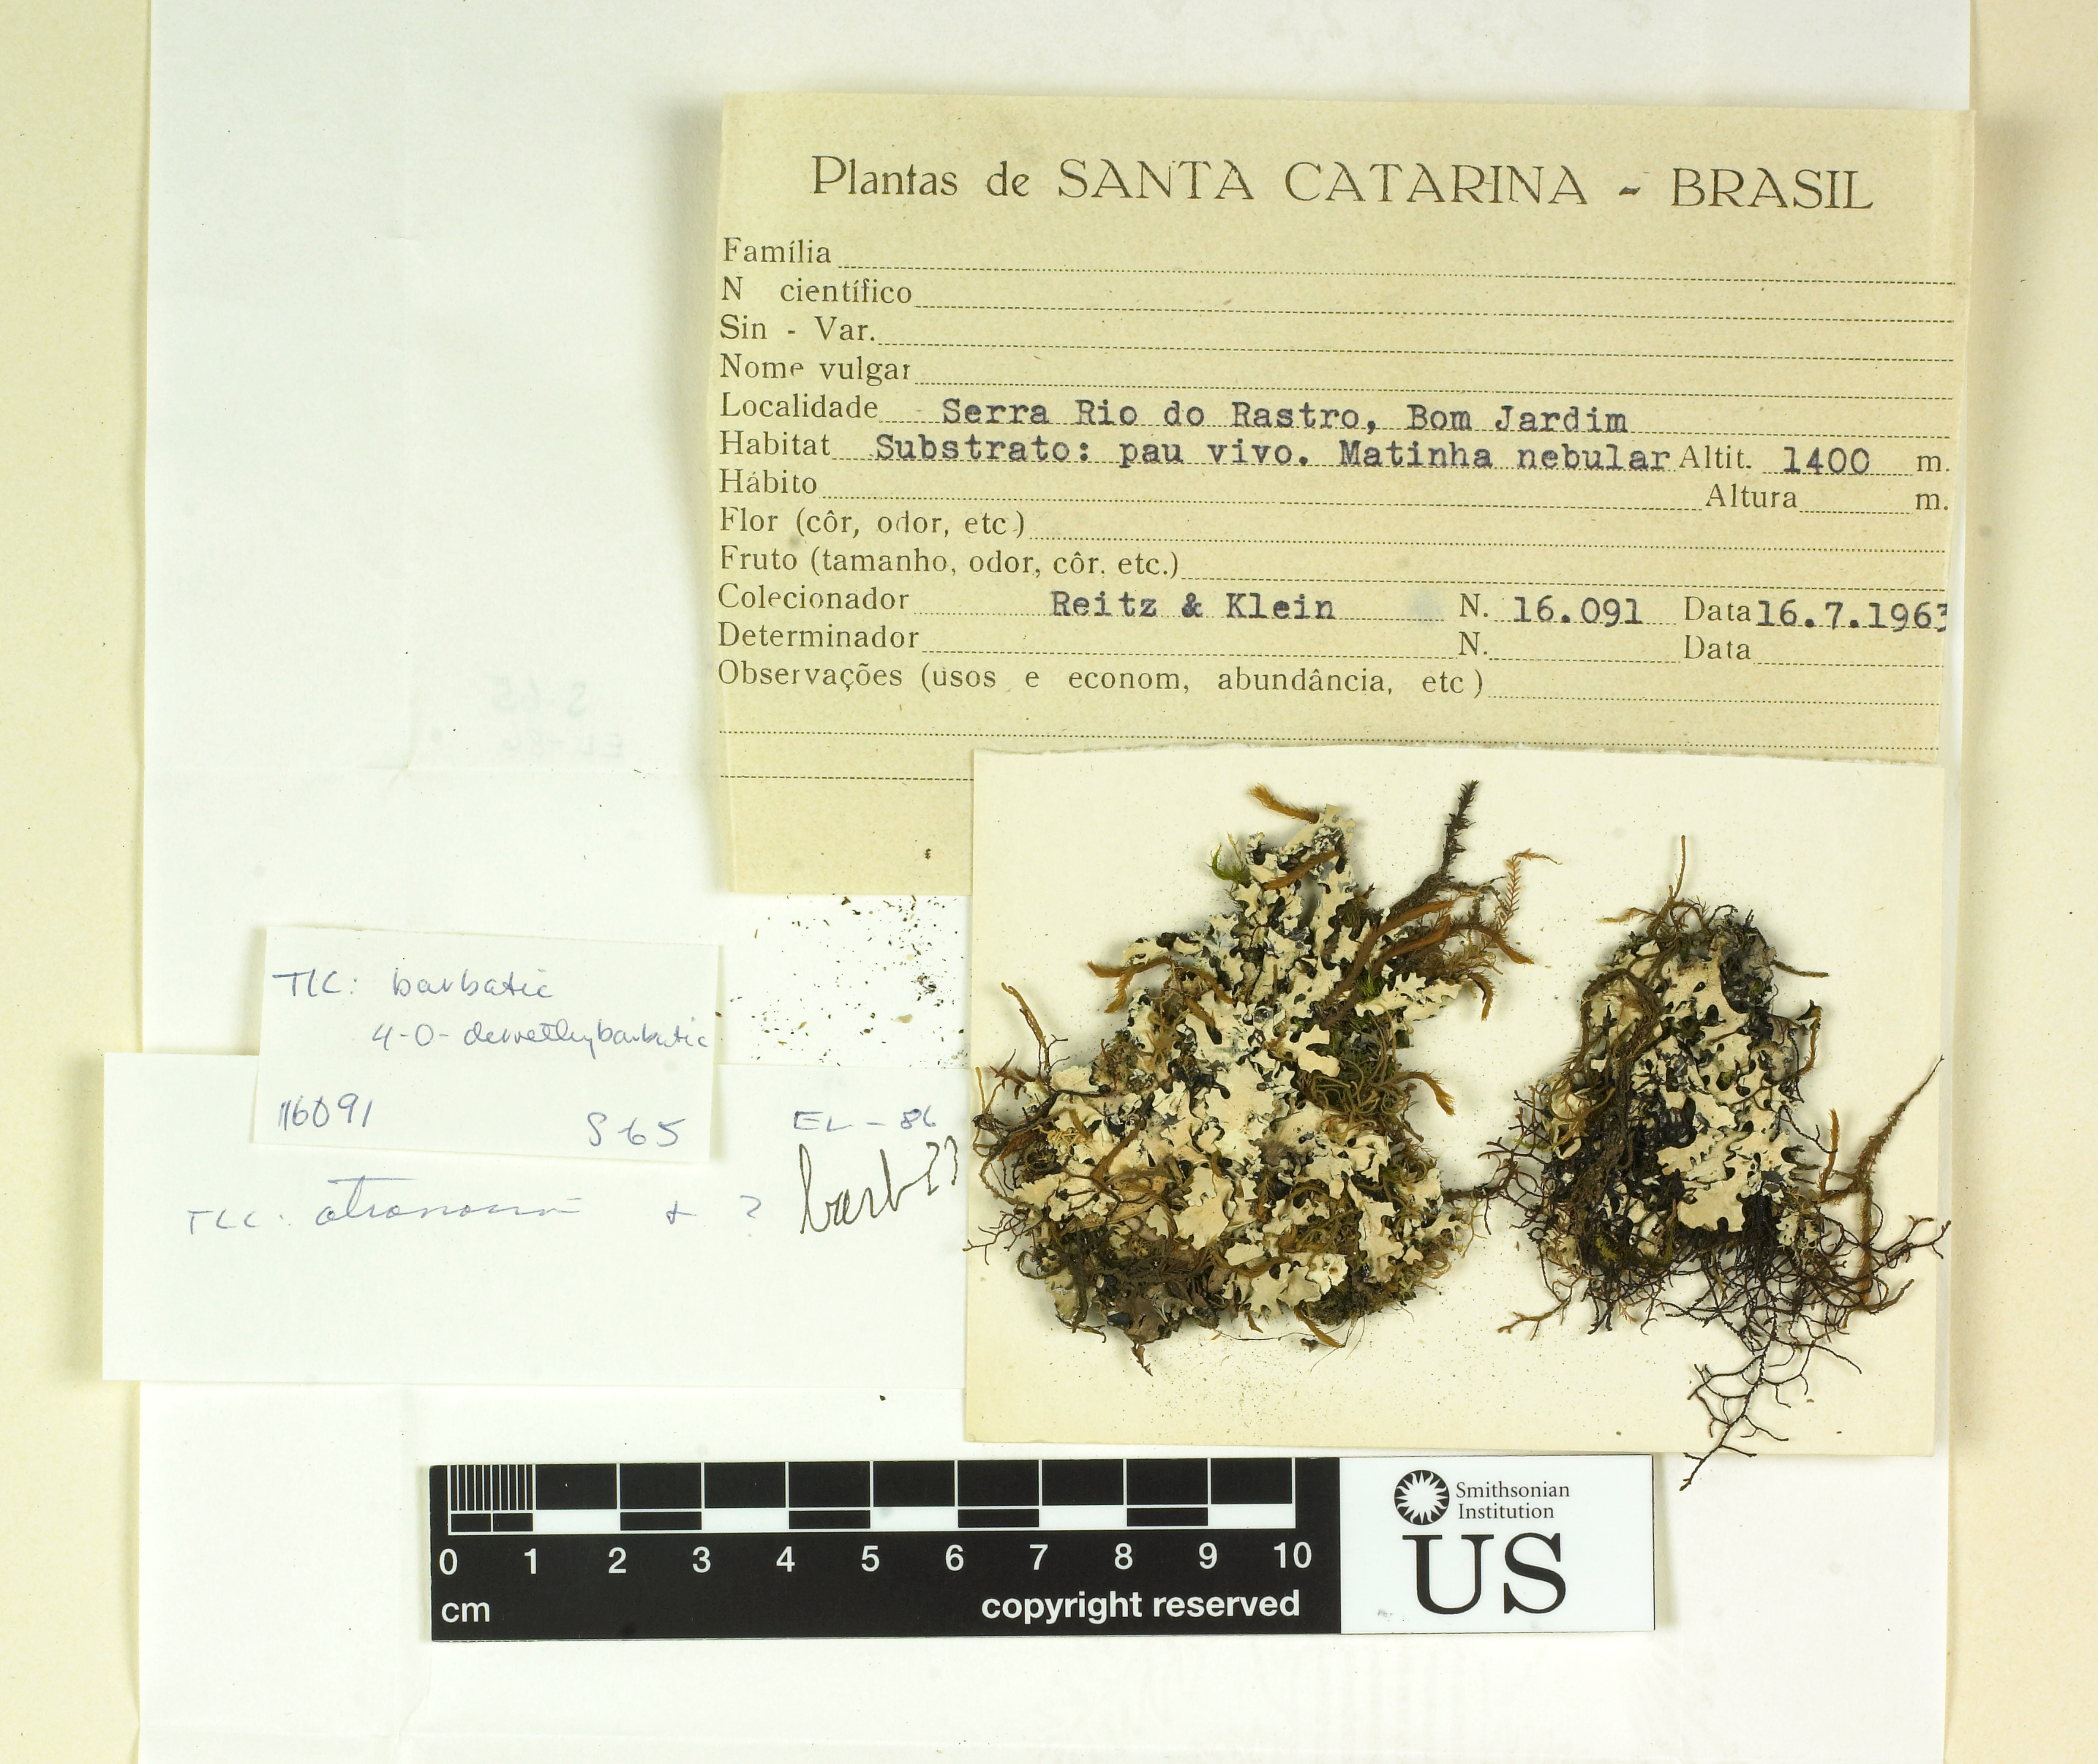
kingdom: Fungi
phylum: Ascomycota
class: Lecanoromycetes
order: Lecanorales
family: Parmeliaceae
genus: Hypotrachyna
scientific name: Hypotrachyna peruviana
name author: (Nyl.) Hale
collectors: R. Reitz & R. M. Klein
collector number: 16091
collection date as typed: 16 Jul 1963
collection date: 1963-07-16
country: Brazil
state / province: Santa Catarina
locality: Serra rio do rastro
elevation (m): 1400